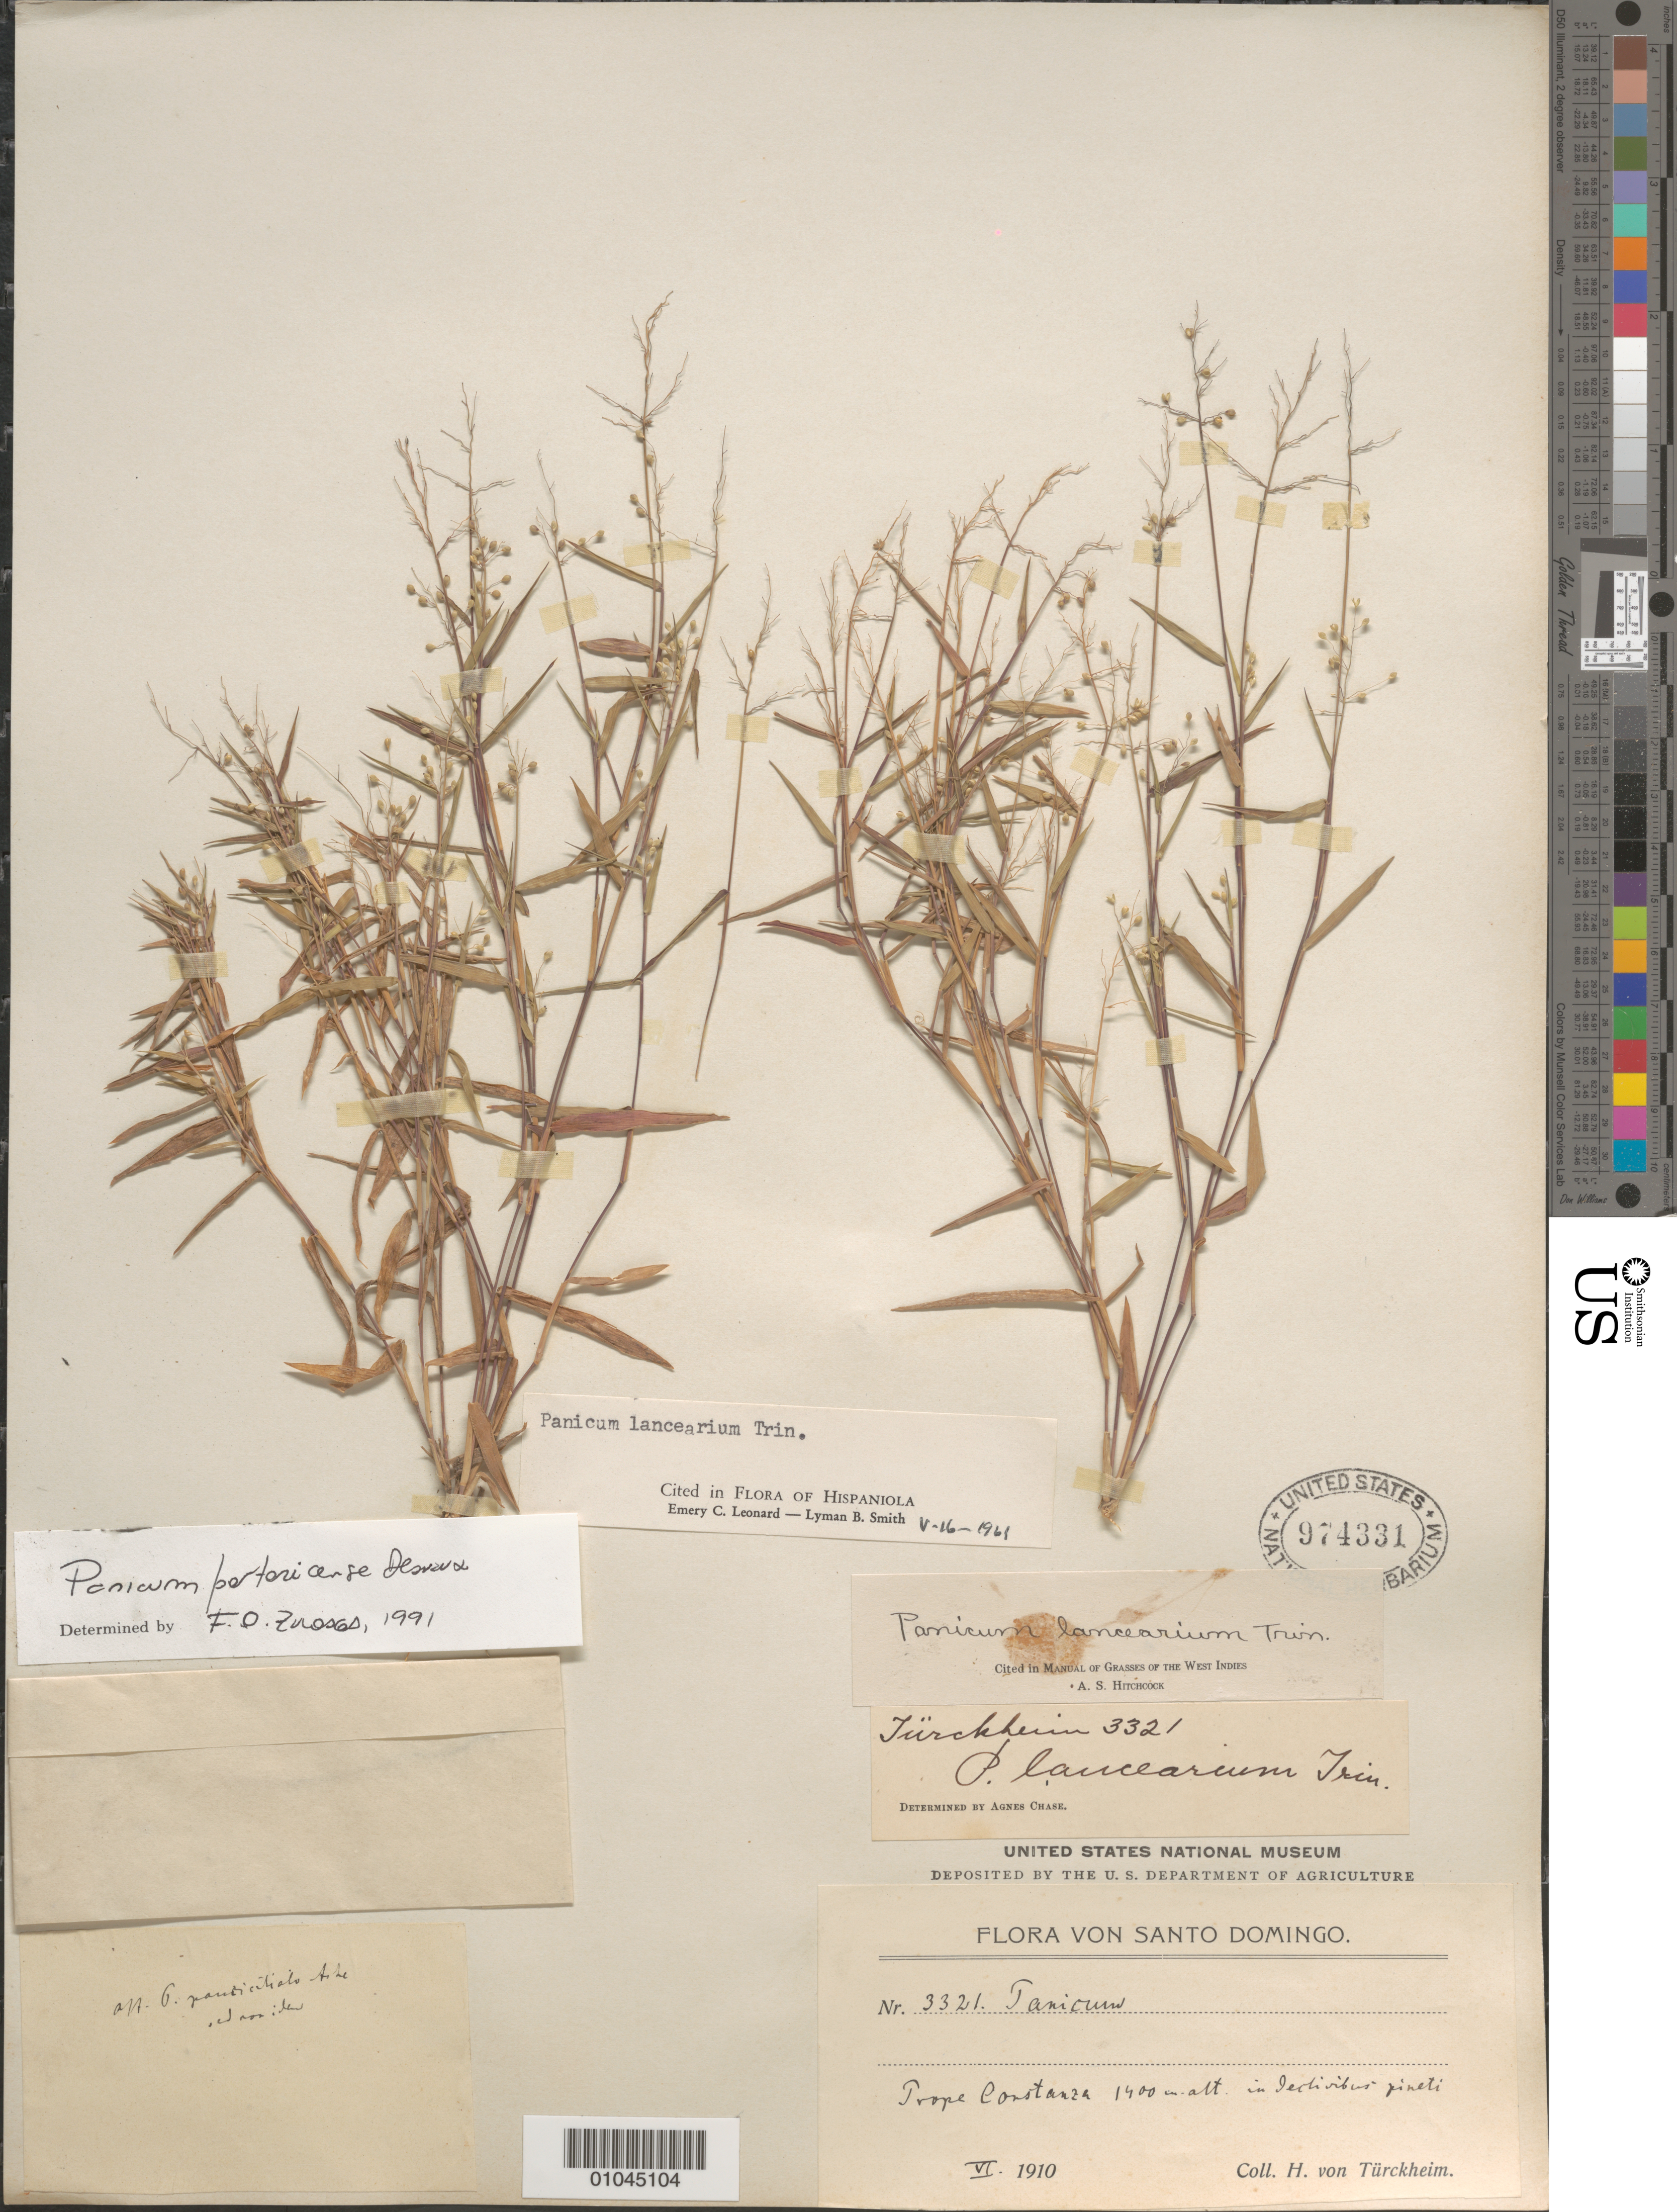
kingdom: Plantae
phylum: Tracheophyta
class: Liliopsida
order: Poales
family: Poaceae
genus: Panicum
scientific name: Panicum portoricense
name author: Desv. ex Ham.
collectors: H. von Türckheim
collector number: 3321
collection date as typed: Jun 1910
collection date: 1910-06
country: Dominican Republic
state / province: La Vega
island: Hispaniola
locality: Propre Constanza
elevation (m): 1400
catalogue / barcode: US 974331